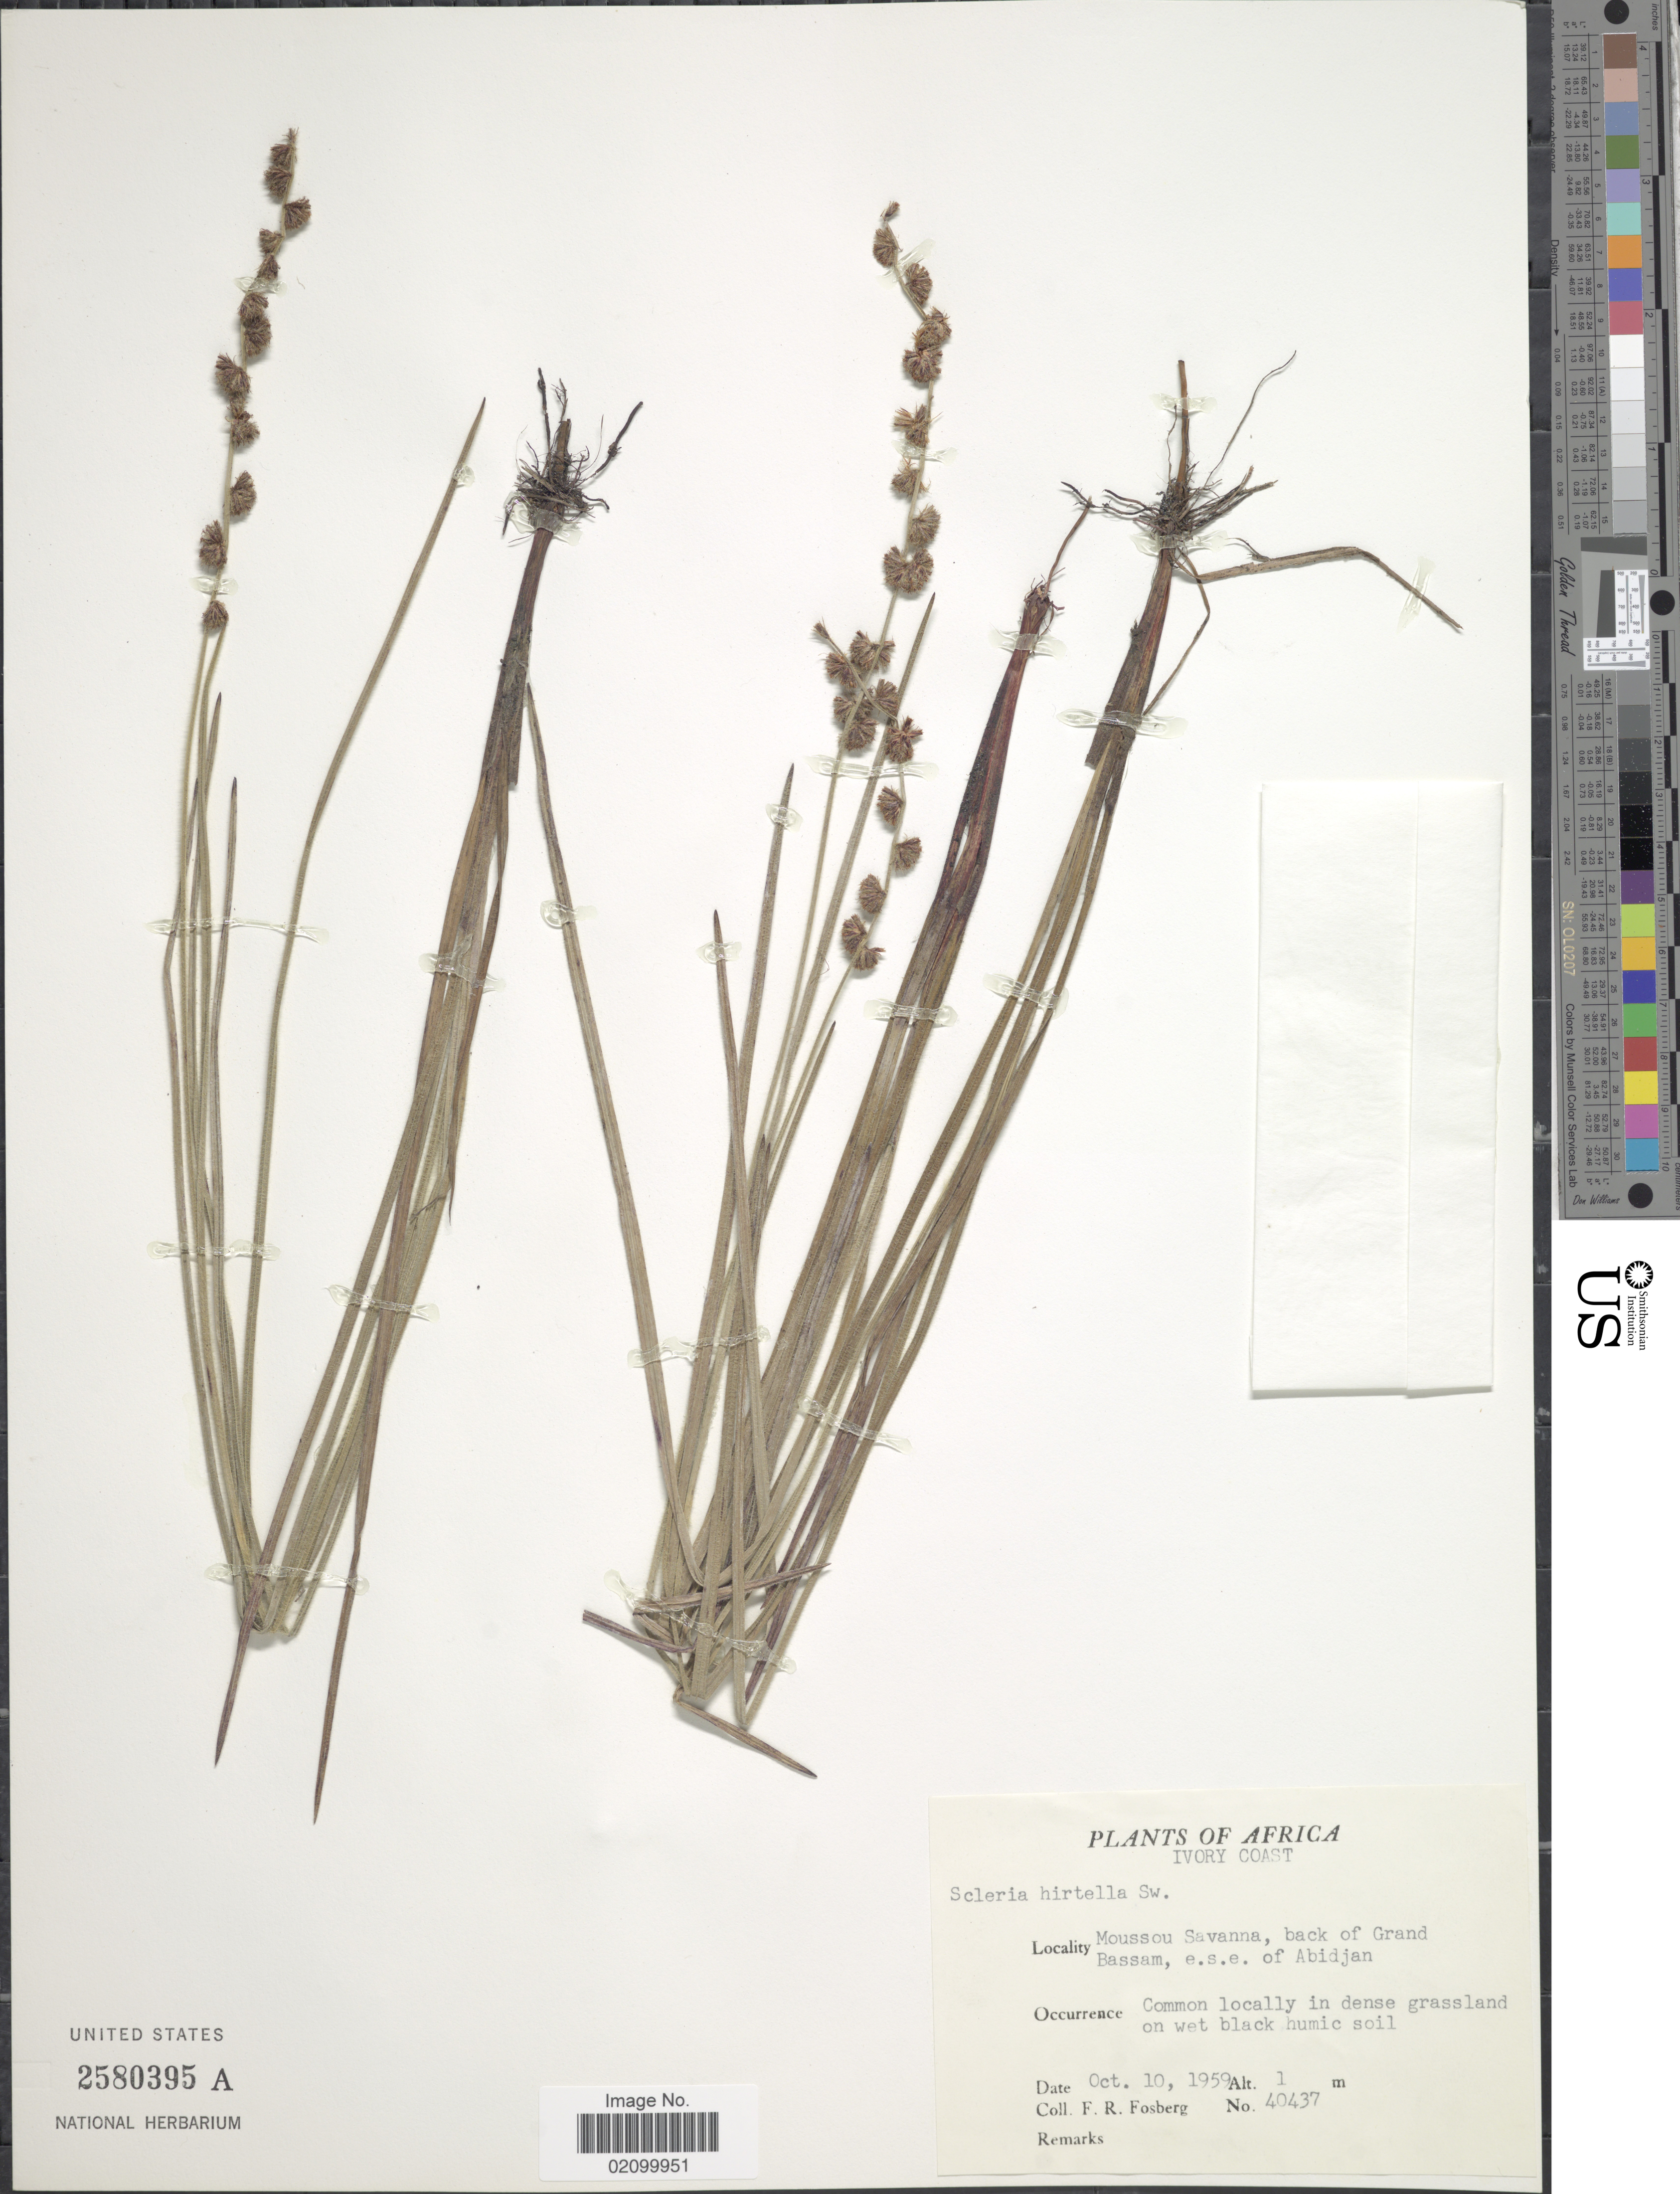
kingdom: Plantae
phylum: Tracheophyta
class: Liliopsida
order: Poales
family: Cyperaceae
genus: Scleria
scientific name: Scleria catophylla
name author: C.B. Clarke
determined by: Strong, Mark T., (BOT), Smithsonian Institution - National Museum of Natural History (UNITED STATES)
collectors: F. R. Fosberg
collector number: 40437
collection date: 1959-10-10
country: Ivory Coast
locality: Moussou Savanna, back of Grand Bassam, e.s.e. of Abidjan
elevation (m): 1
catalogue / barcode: US 2580395A